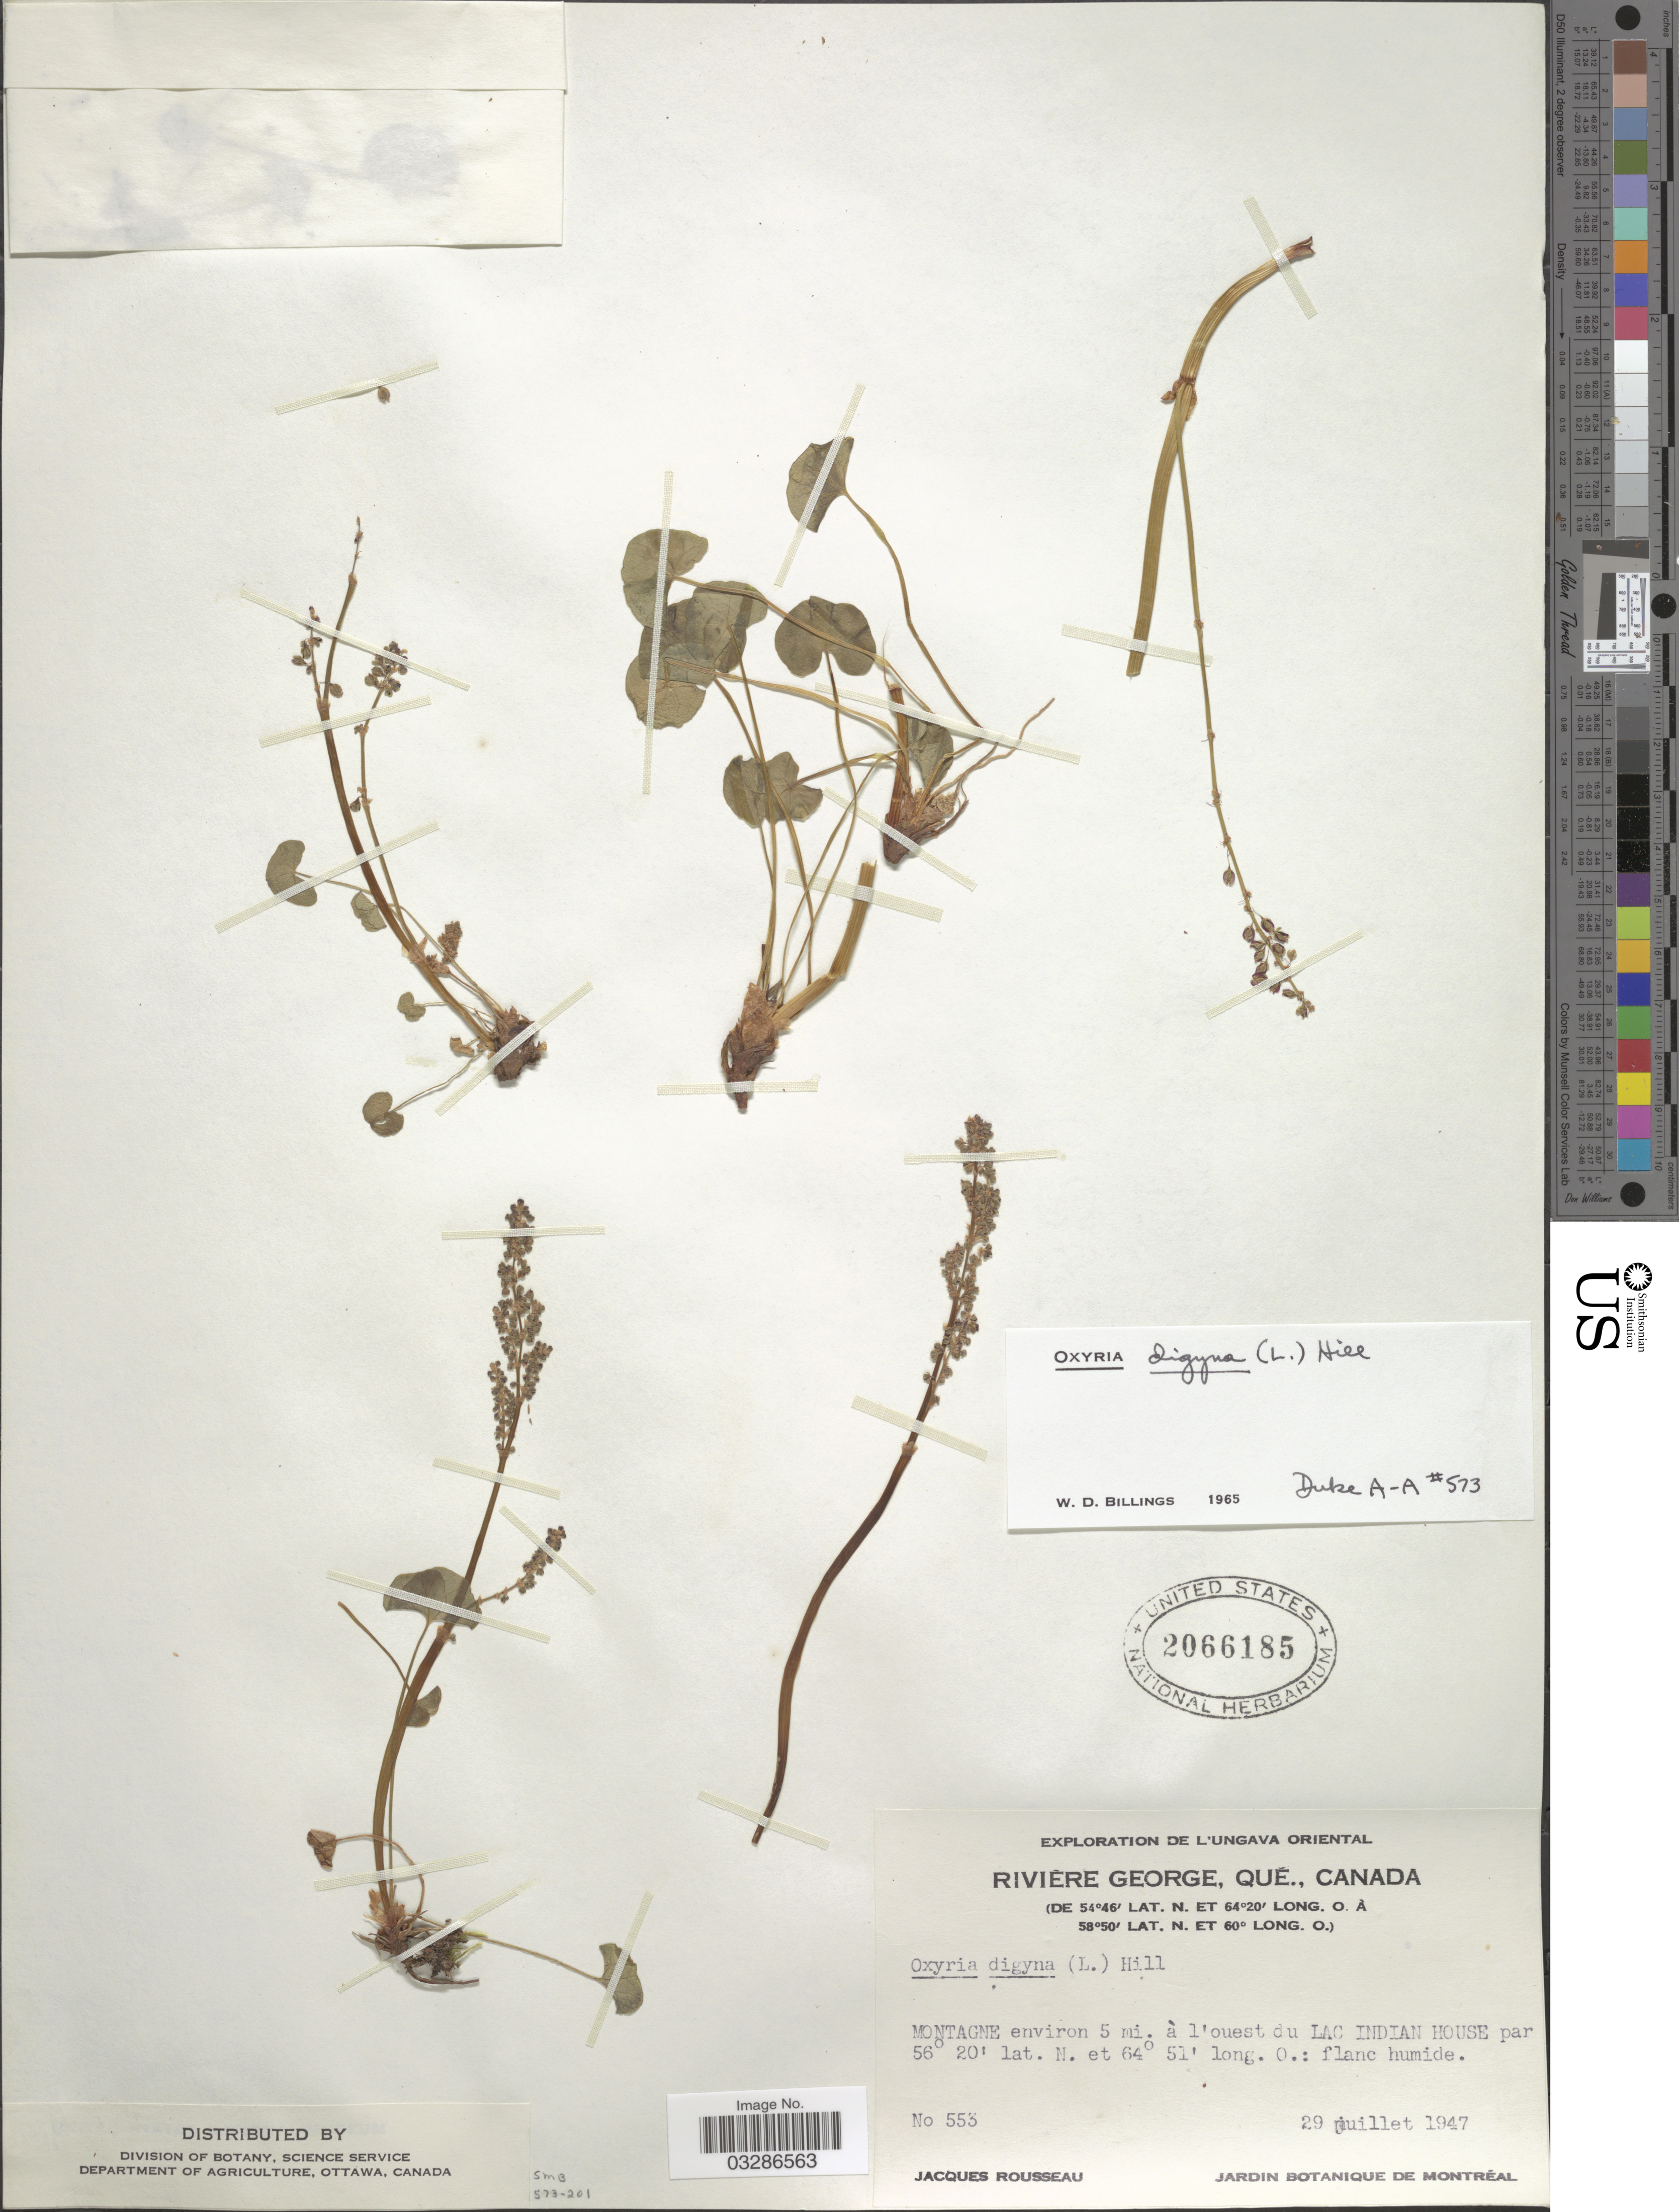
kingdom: Plantae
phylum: Tracheophyta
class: Magnoliopsida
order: Caryophyllales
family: Polygonaceae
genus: Oxyria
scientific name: Oxyria digyna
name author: (L.) Hill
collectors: J. Rousseau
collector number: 553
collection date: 1947-07-29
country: Canada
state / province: Quebec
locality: De l'Ungava Oriental, Rivière George, Montagne environ 5 mi. à l'ouest du Lac Indian House.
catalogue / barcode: US 2066185